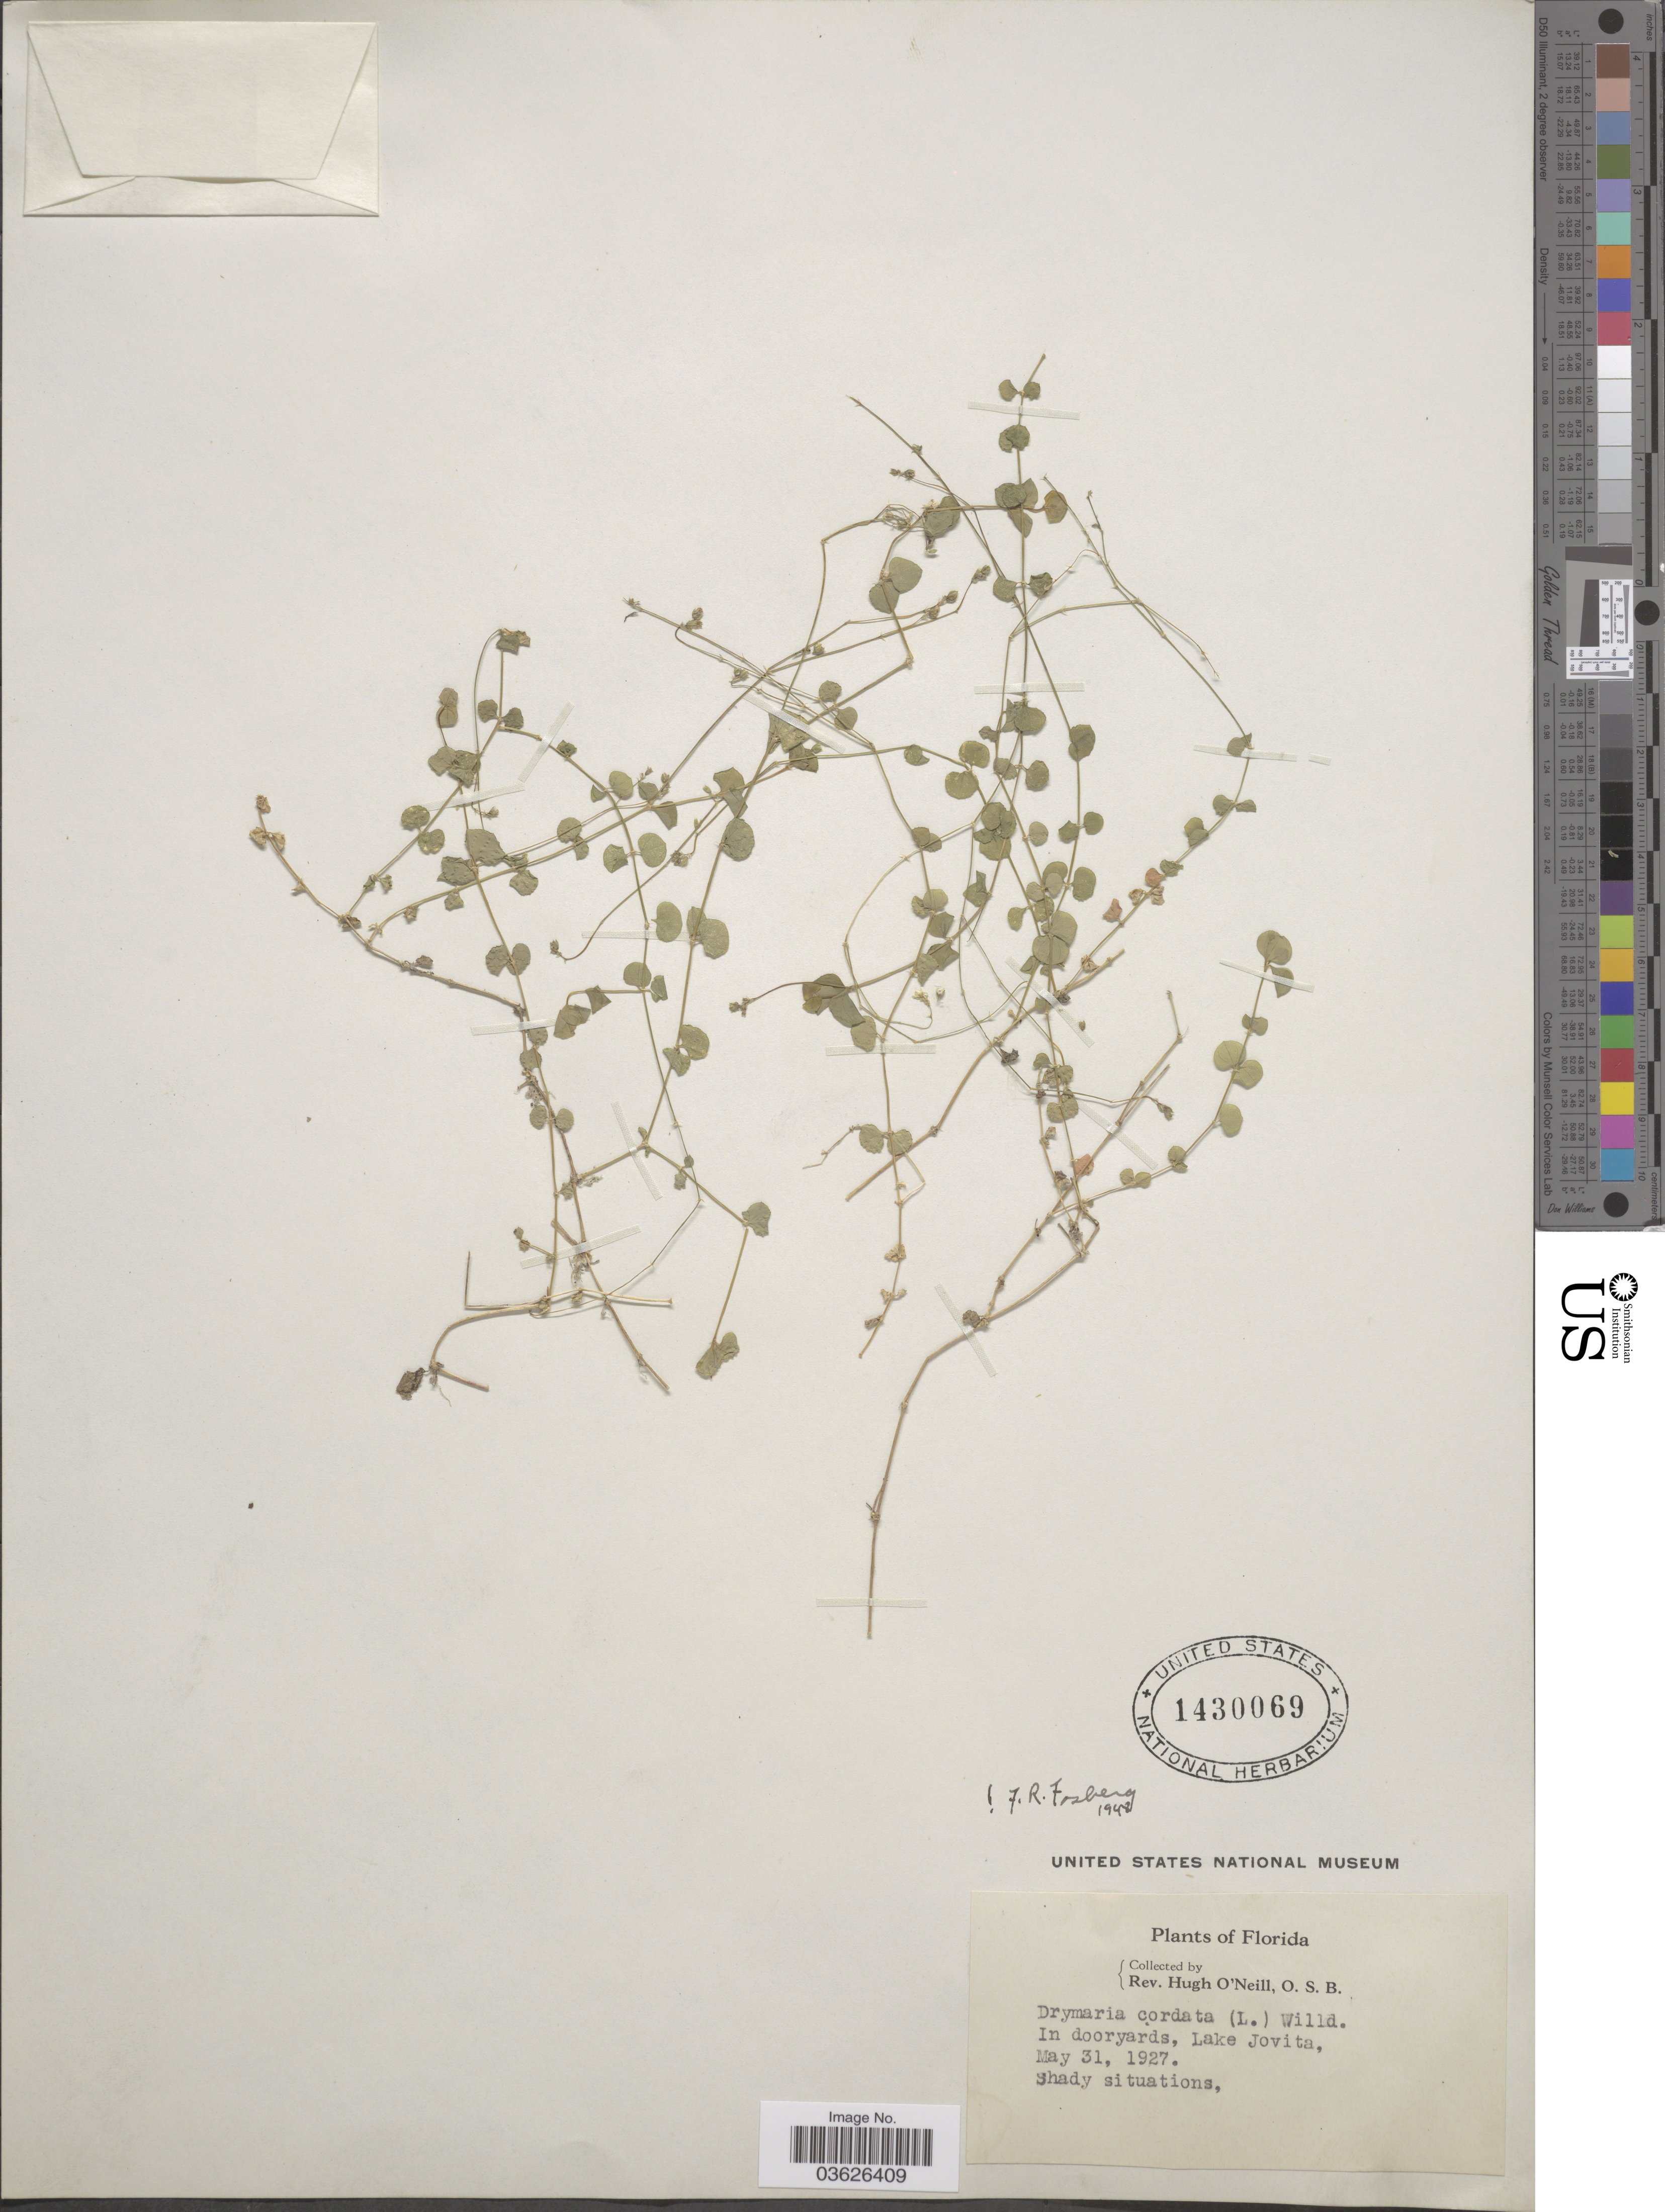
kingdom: Plantae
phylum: Tracheophyta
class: Magnoliopsida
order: Caryophyllales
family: Caryophyllaceae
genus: Drymaria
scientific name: Drymaria cordata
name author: (L.) Willd. ex Schult.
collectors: H. O'Neill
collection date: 1927-05-31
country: United States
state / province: Florida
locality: Lake Jovita.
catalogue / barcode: US 1430069